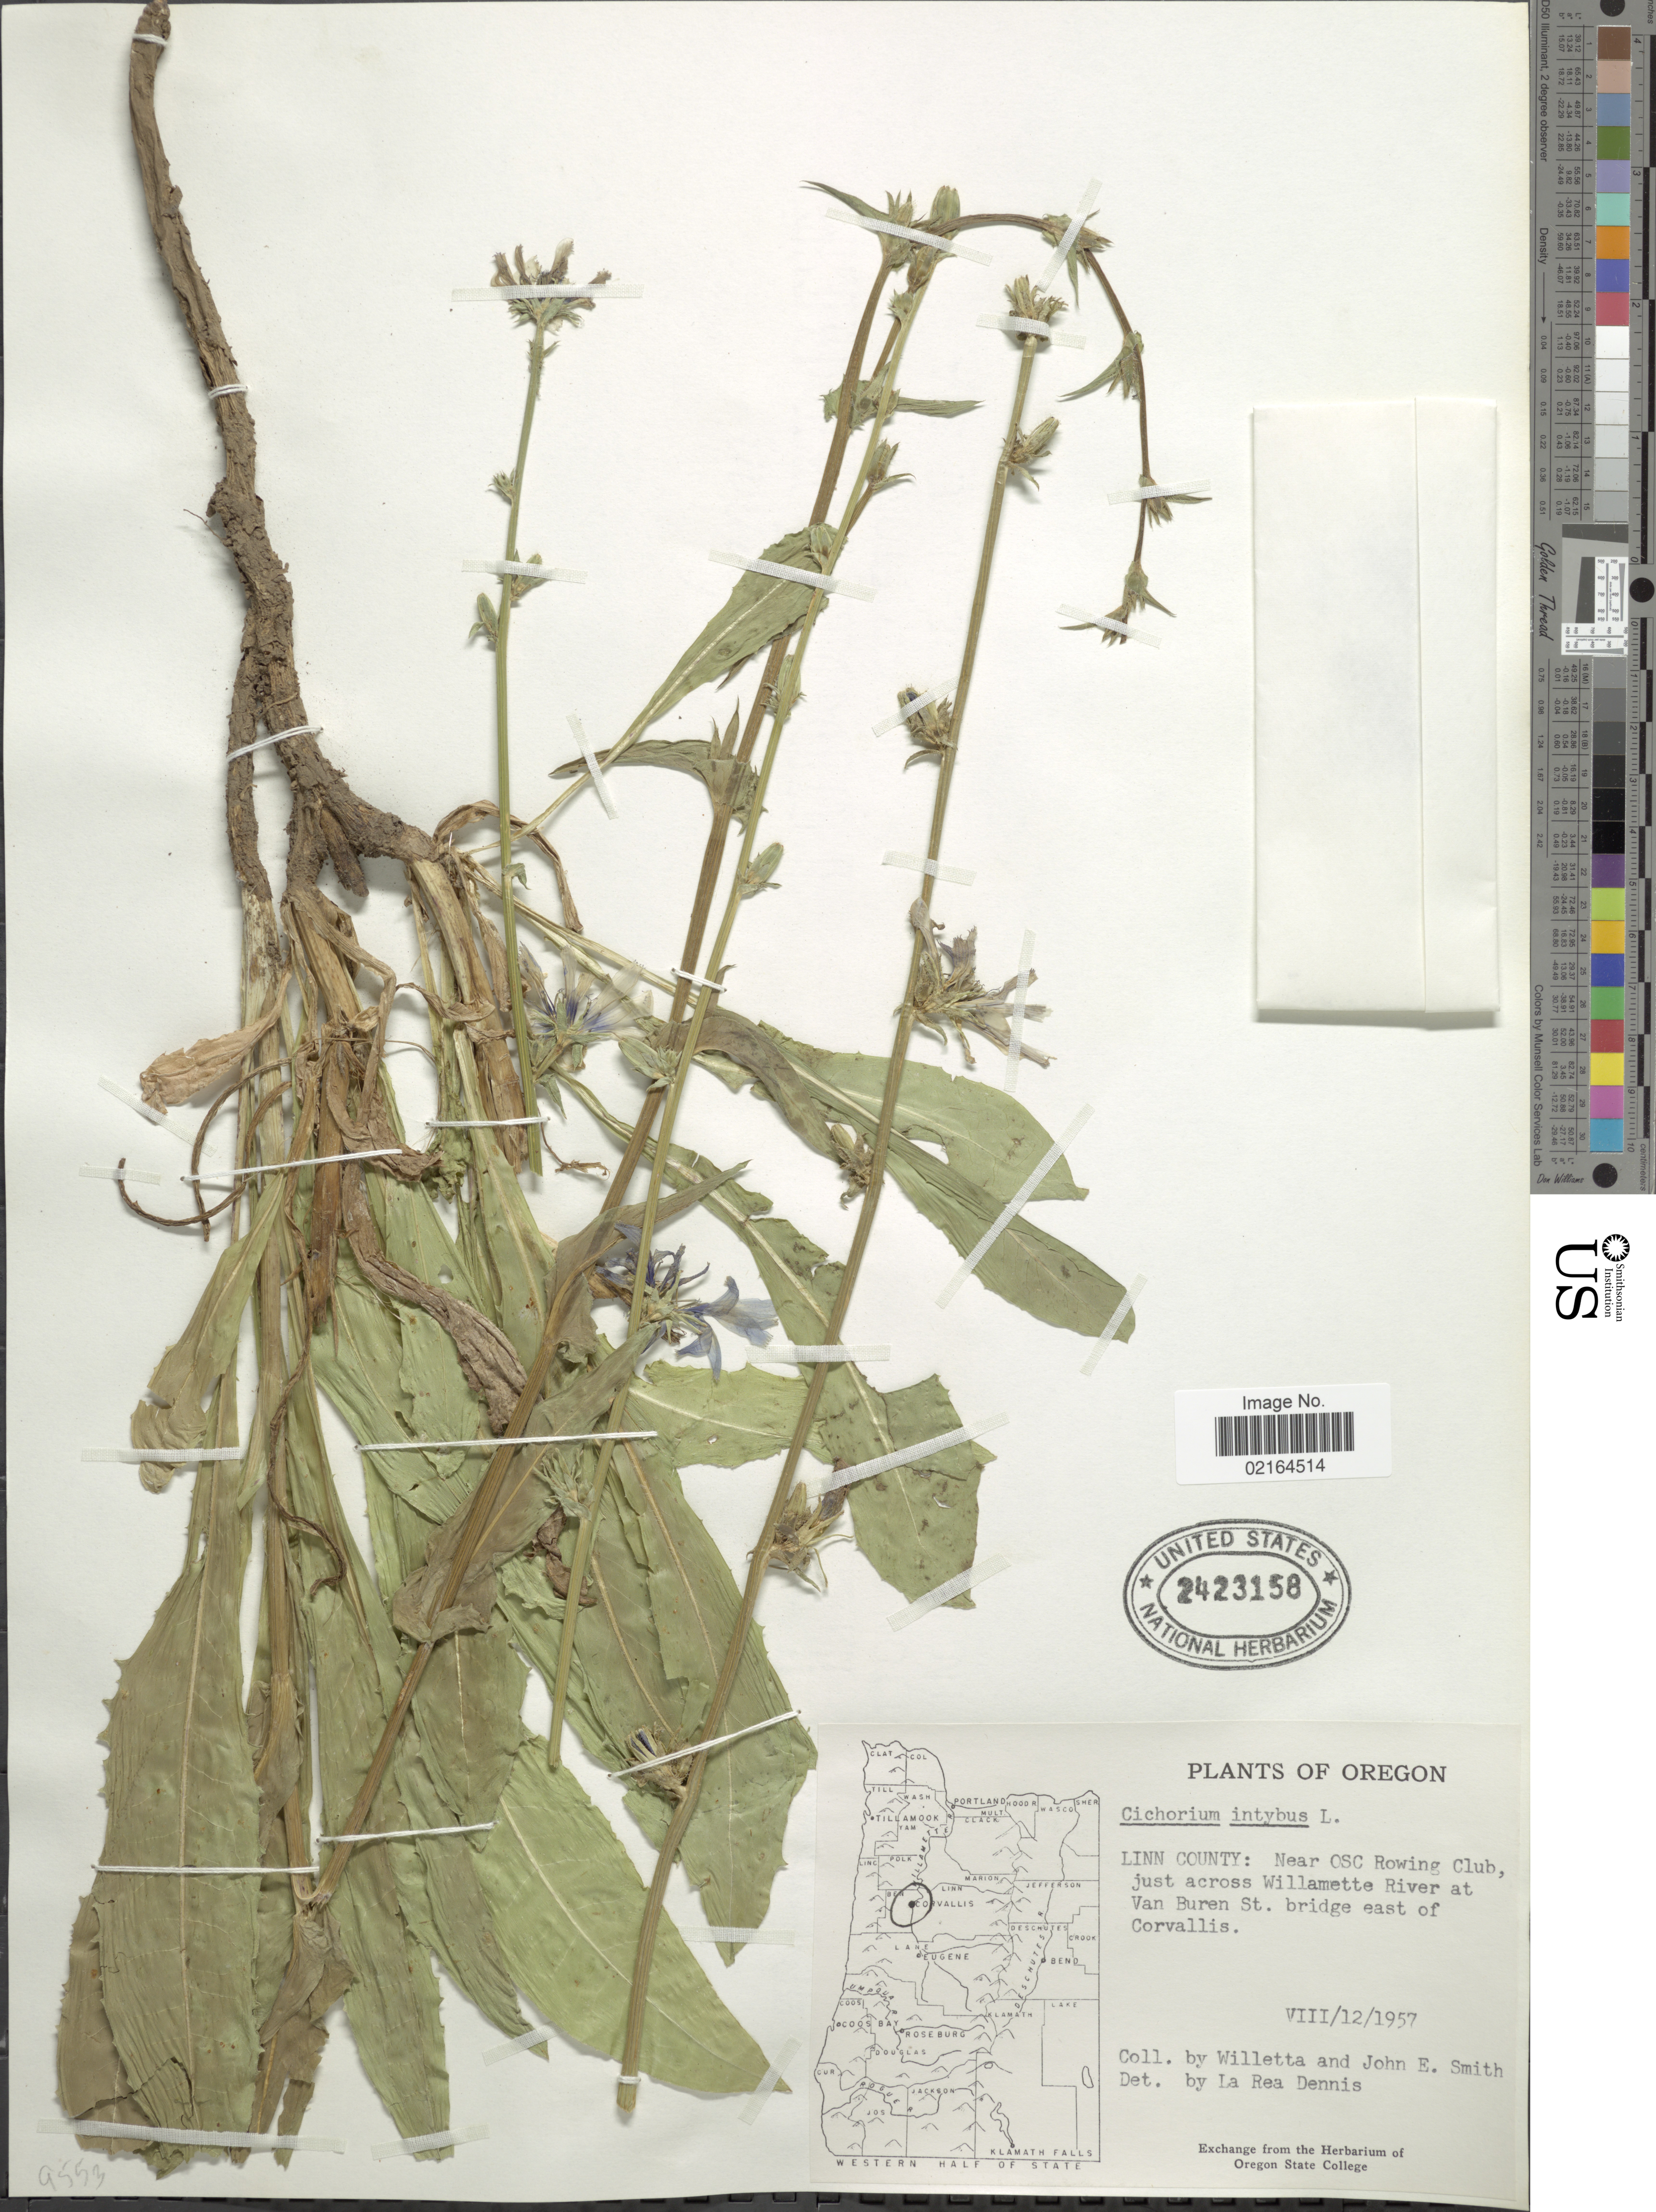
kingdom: Plantae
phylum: Tracheophyta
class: Magnoliopsida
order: Asterales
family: Asteraceae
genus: Cichorium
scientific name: Cichorium intybus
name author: L.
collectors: W. Smith & J. Smith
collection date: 1957-08-12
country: United States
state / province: Oregon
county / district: Linn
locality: Linn County: Near OSC Rowing Club, just across Willamette River at Van Buren St. bridge east of Corvallis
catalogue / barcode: US 2423158